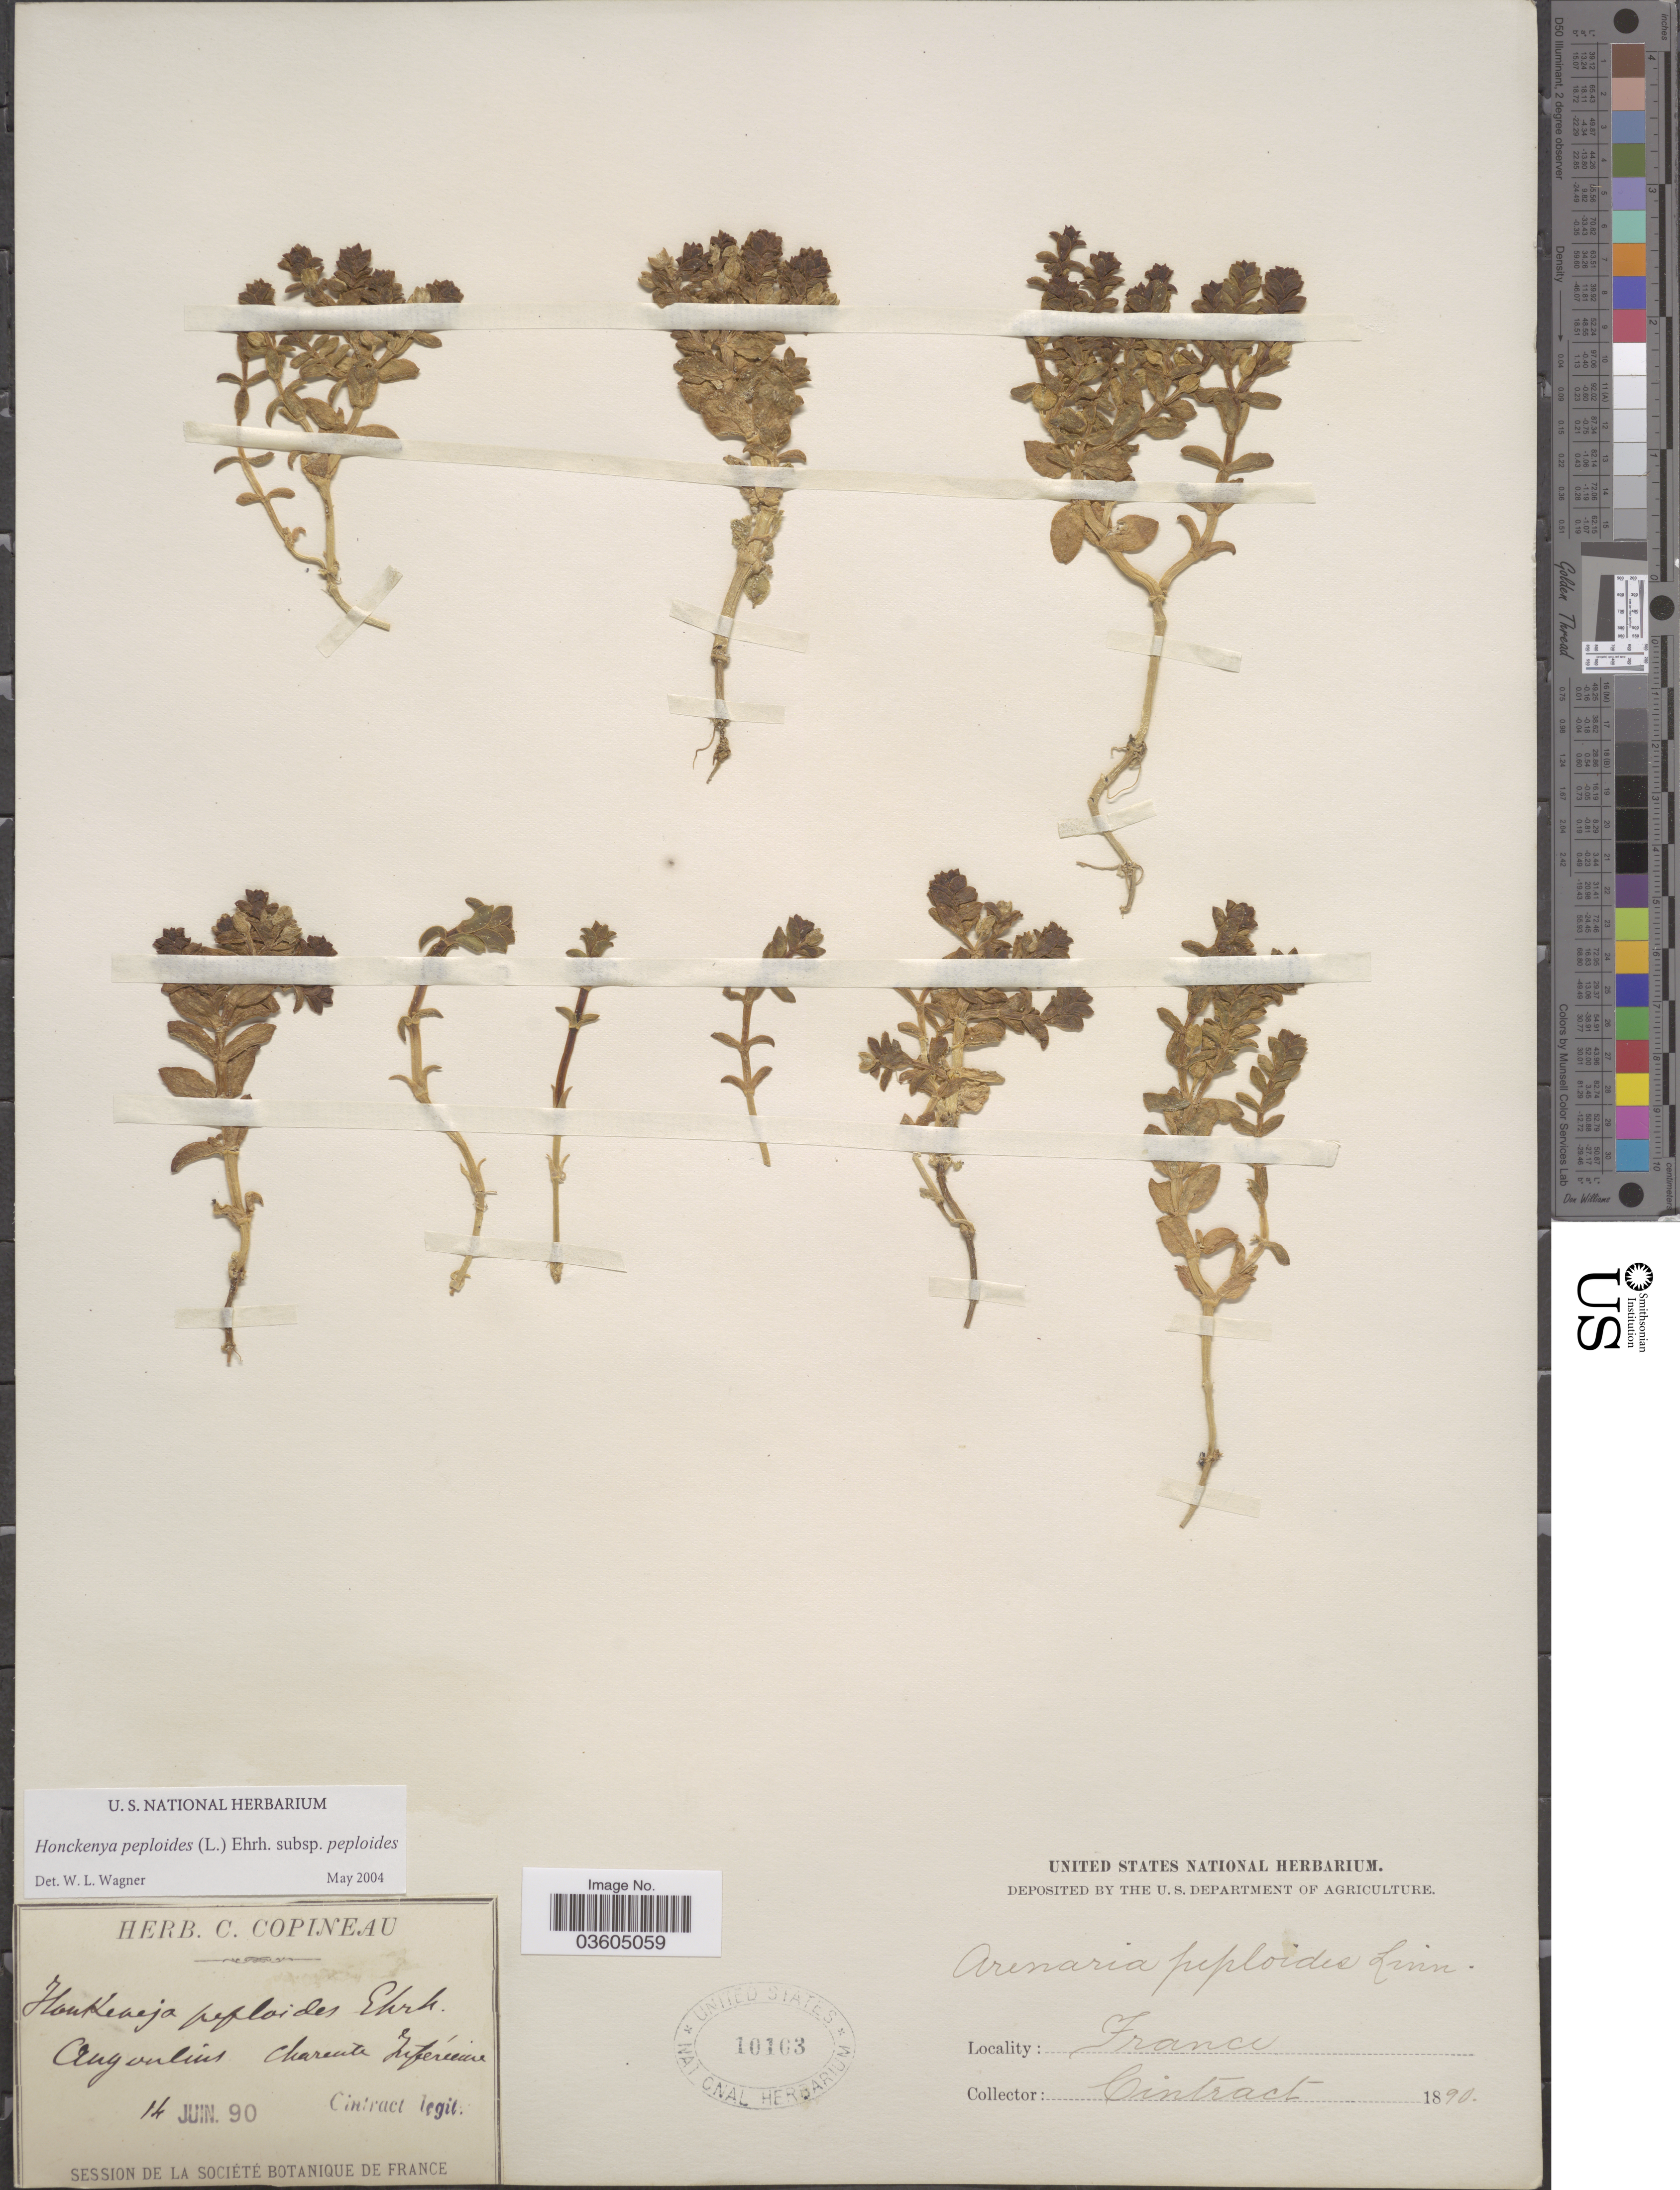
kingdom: Plantae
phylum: Tracheophyta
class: Magnoliopsida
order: Caryophyllales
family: Caryophyllaceae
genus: Honckenya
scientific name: Honckenya peploides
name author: (L.) Ehrh.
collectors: Cintract, --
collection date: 1890-06-14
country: France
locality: Angoulins Charente Inférieure.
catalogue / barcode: US 10103